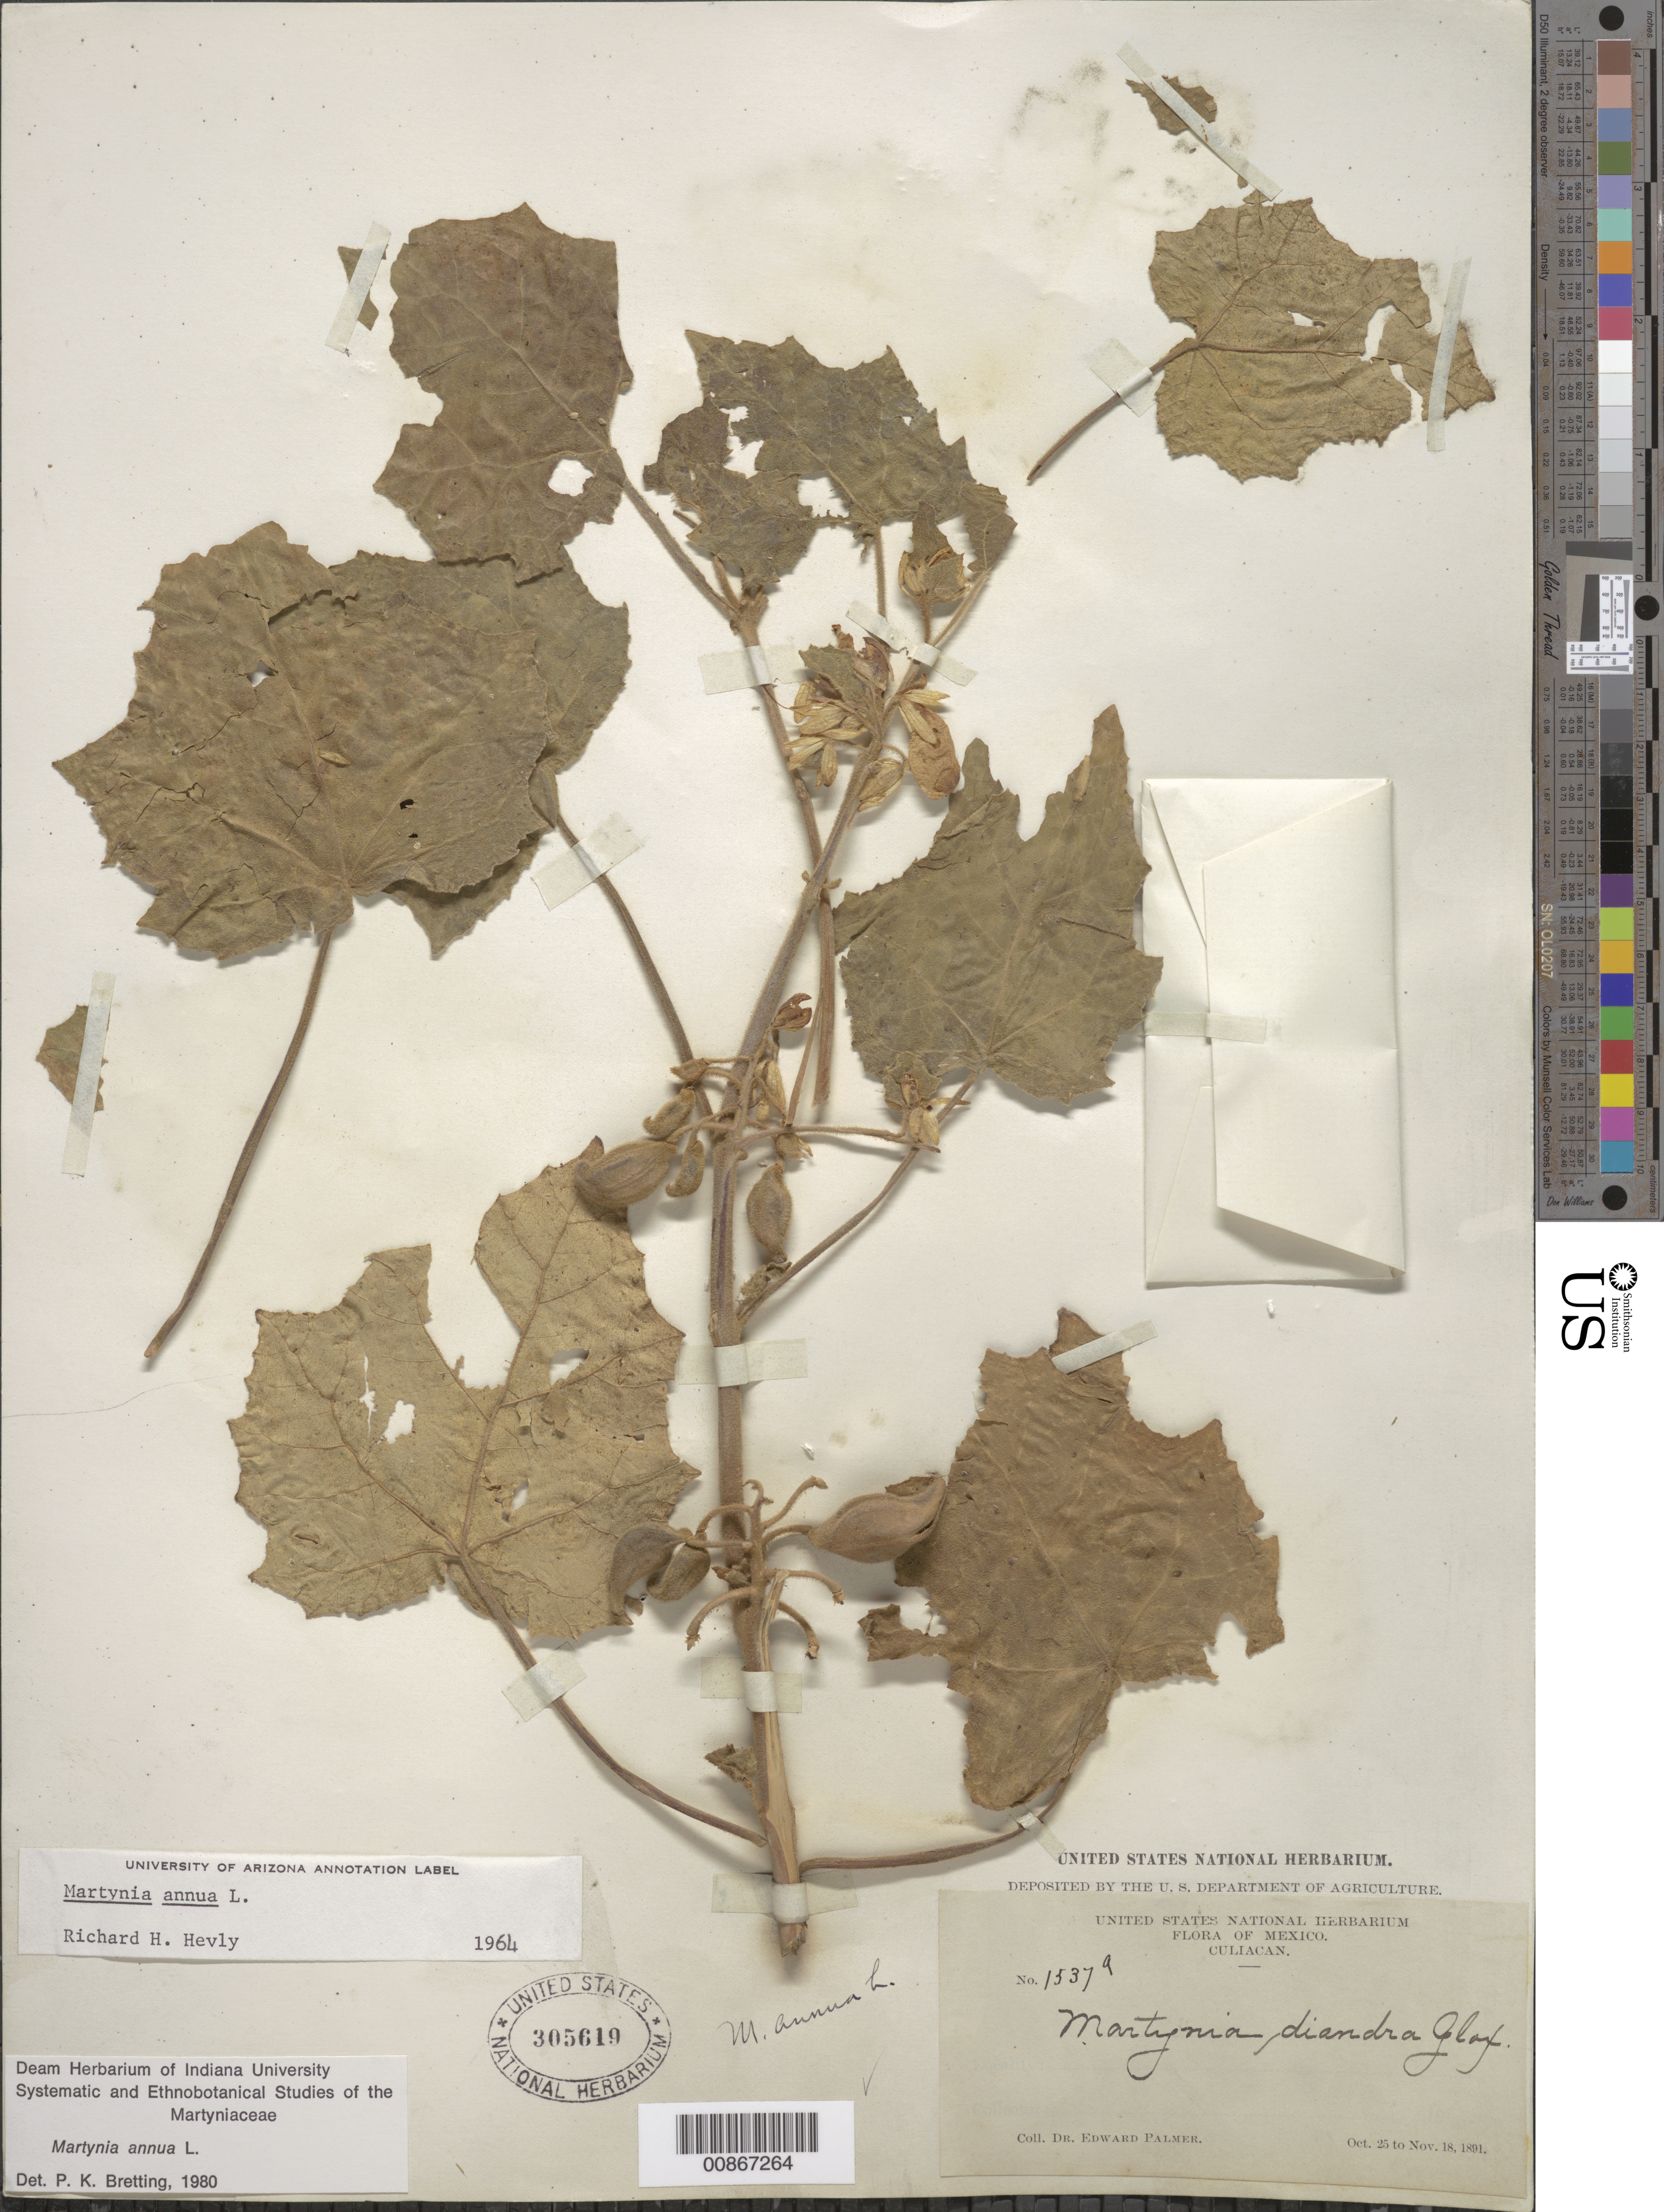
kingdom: Plantae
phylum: Tracheophyta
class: Magnoliopsida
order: Lamiales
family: Martyniaceae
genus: Martynia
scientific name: Martynia annua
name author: L.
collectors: E. Palmer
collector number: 1537 a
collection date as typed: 25 Oct 1891 to 18 Nov 1891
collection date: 1891-10-25/1891-11-18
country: Mexico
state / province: Sinaloa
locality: Culiacan, Sinaloa.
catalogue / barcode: US 305619